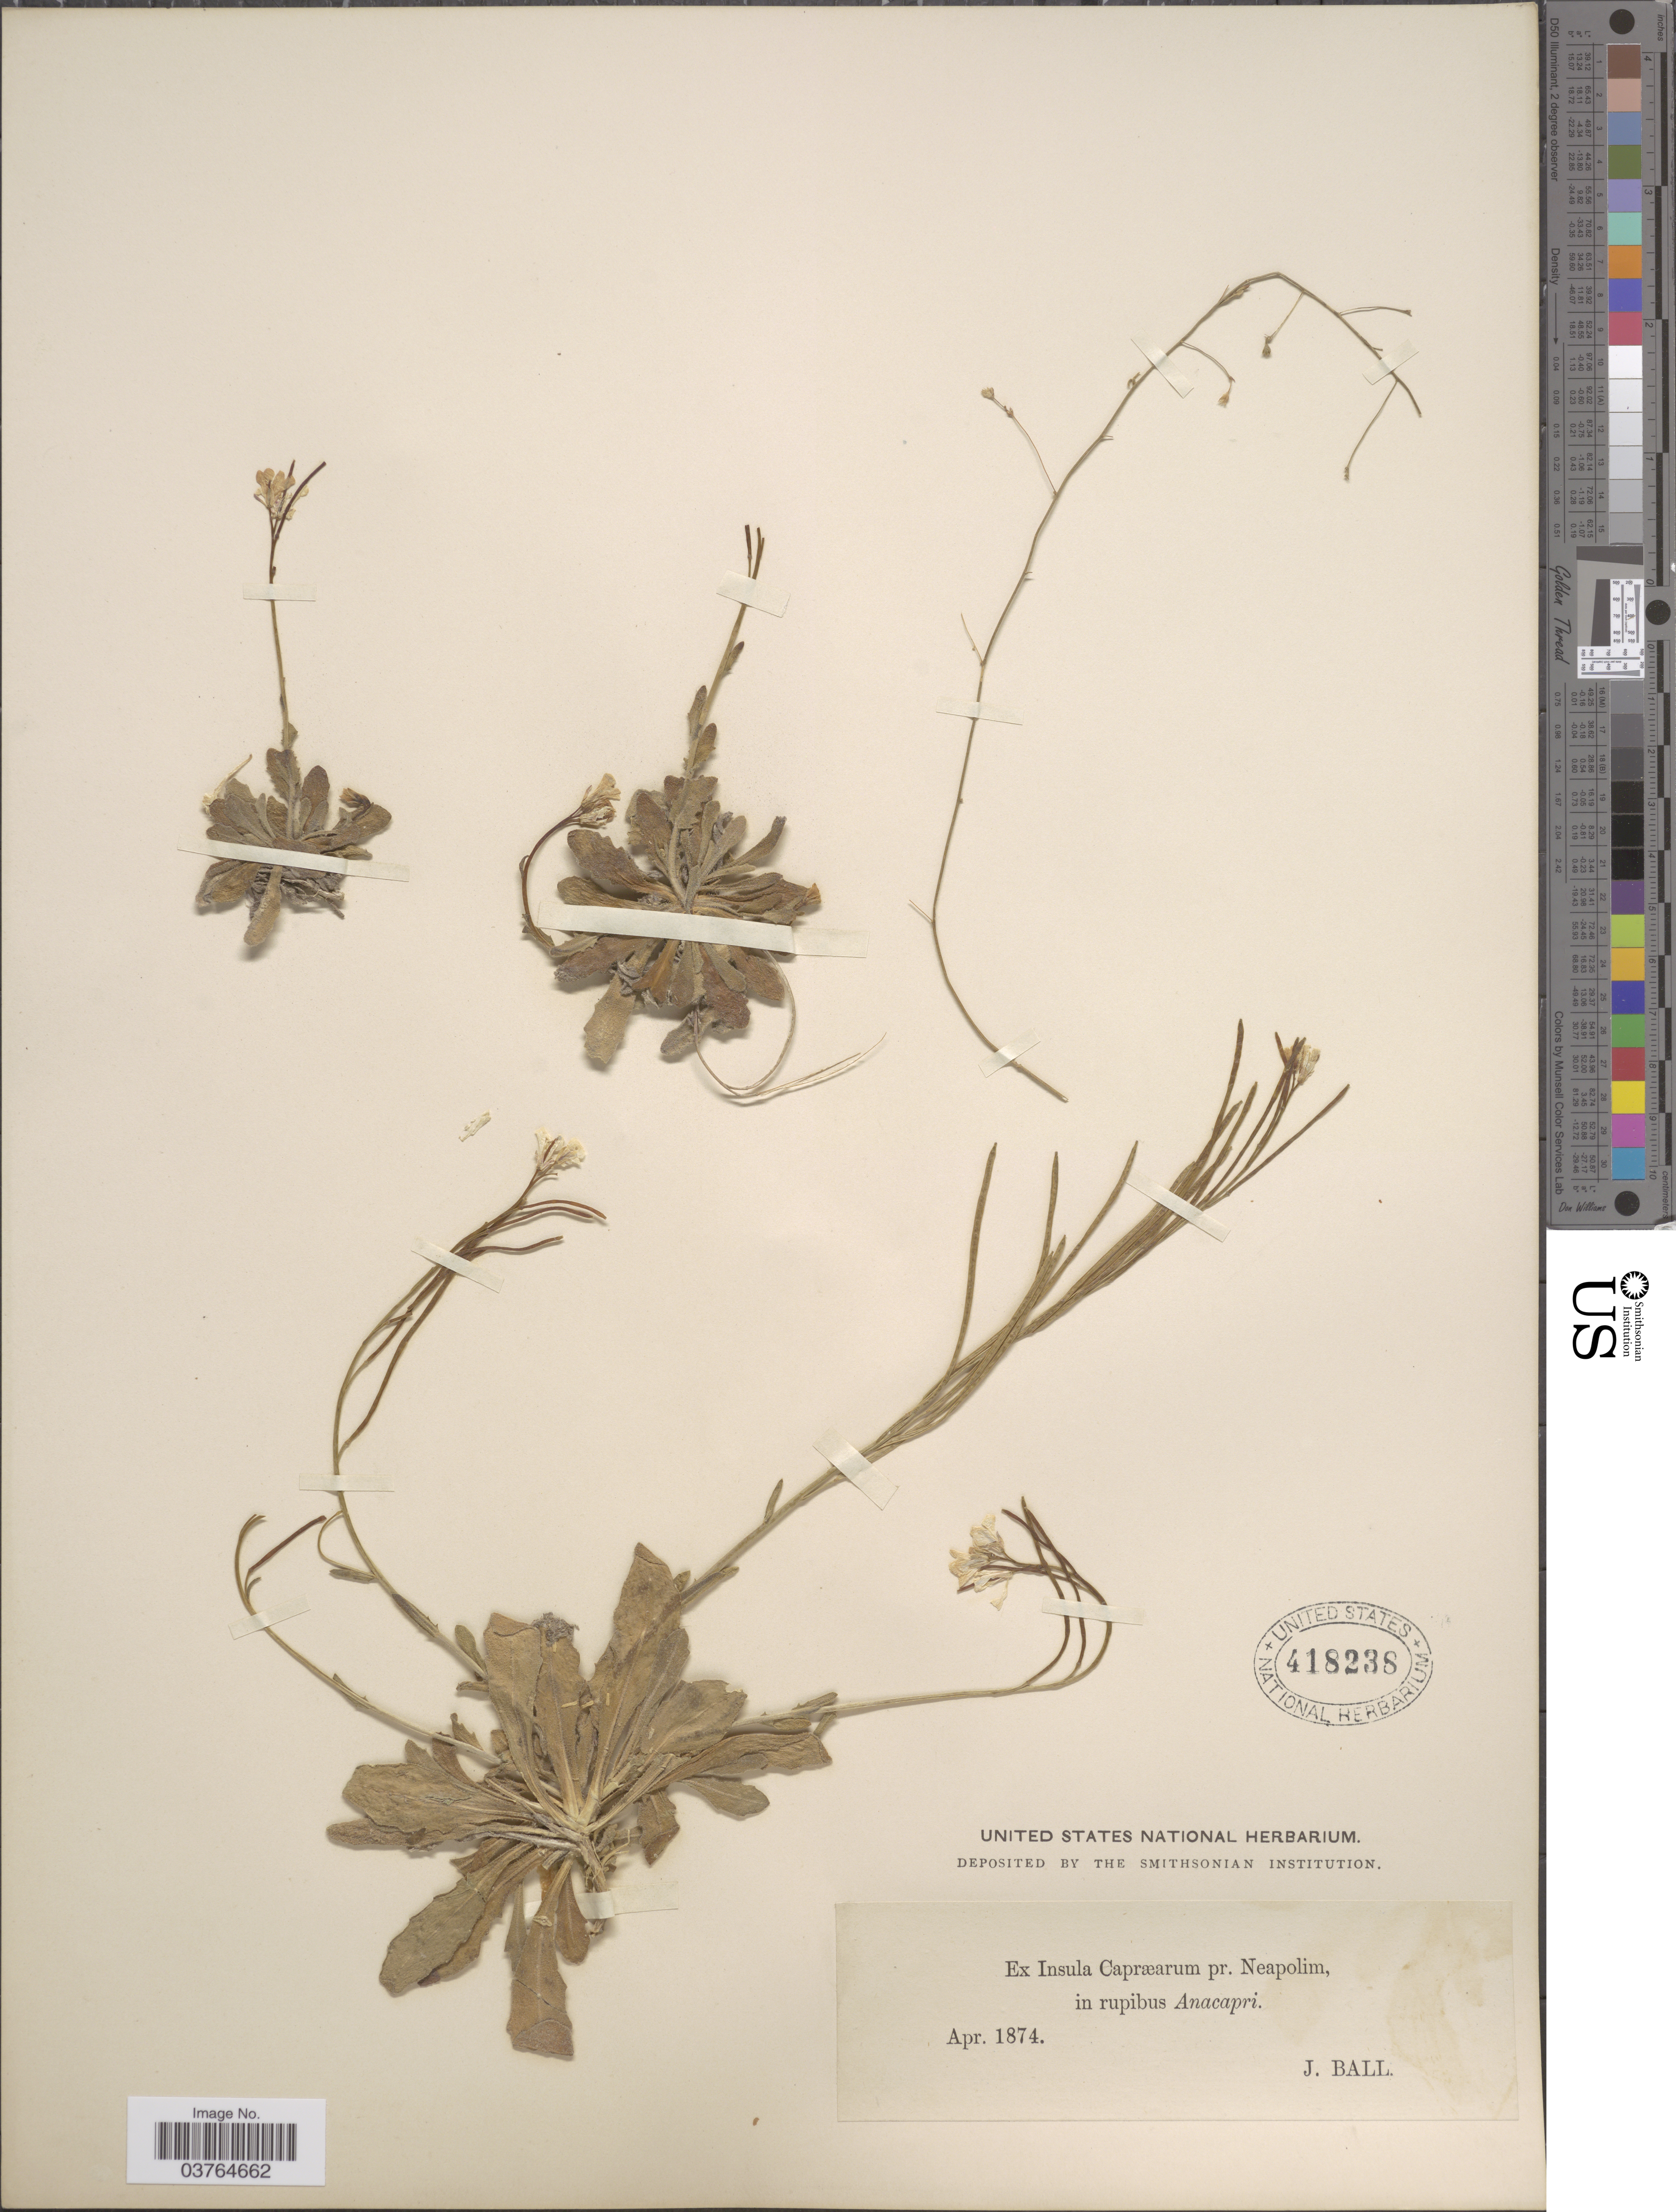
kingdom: Plantae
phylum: Tracheophyta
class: Magnoliopsida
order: Brassicales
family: Brassicaceae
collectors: J. Ball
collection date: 1874-04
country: Italy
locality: Ex Insula Capræarum pr. Neapolim, in rupibus Anacapri.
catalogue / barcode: US 418238